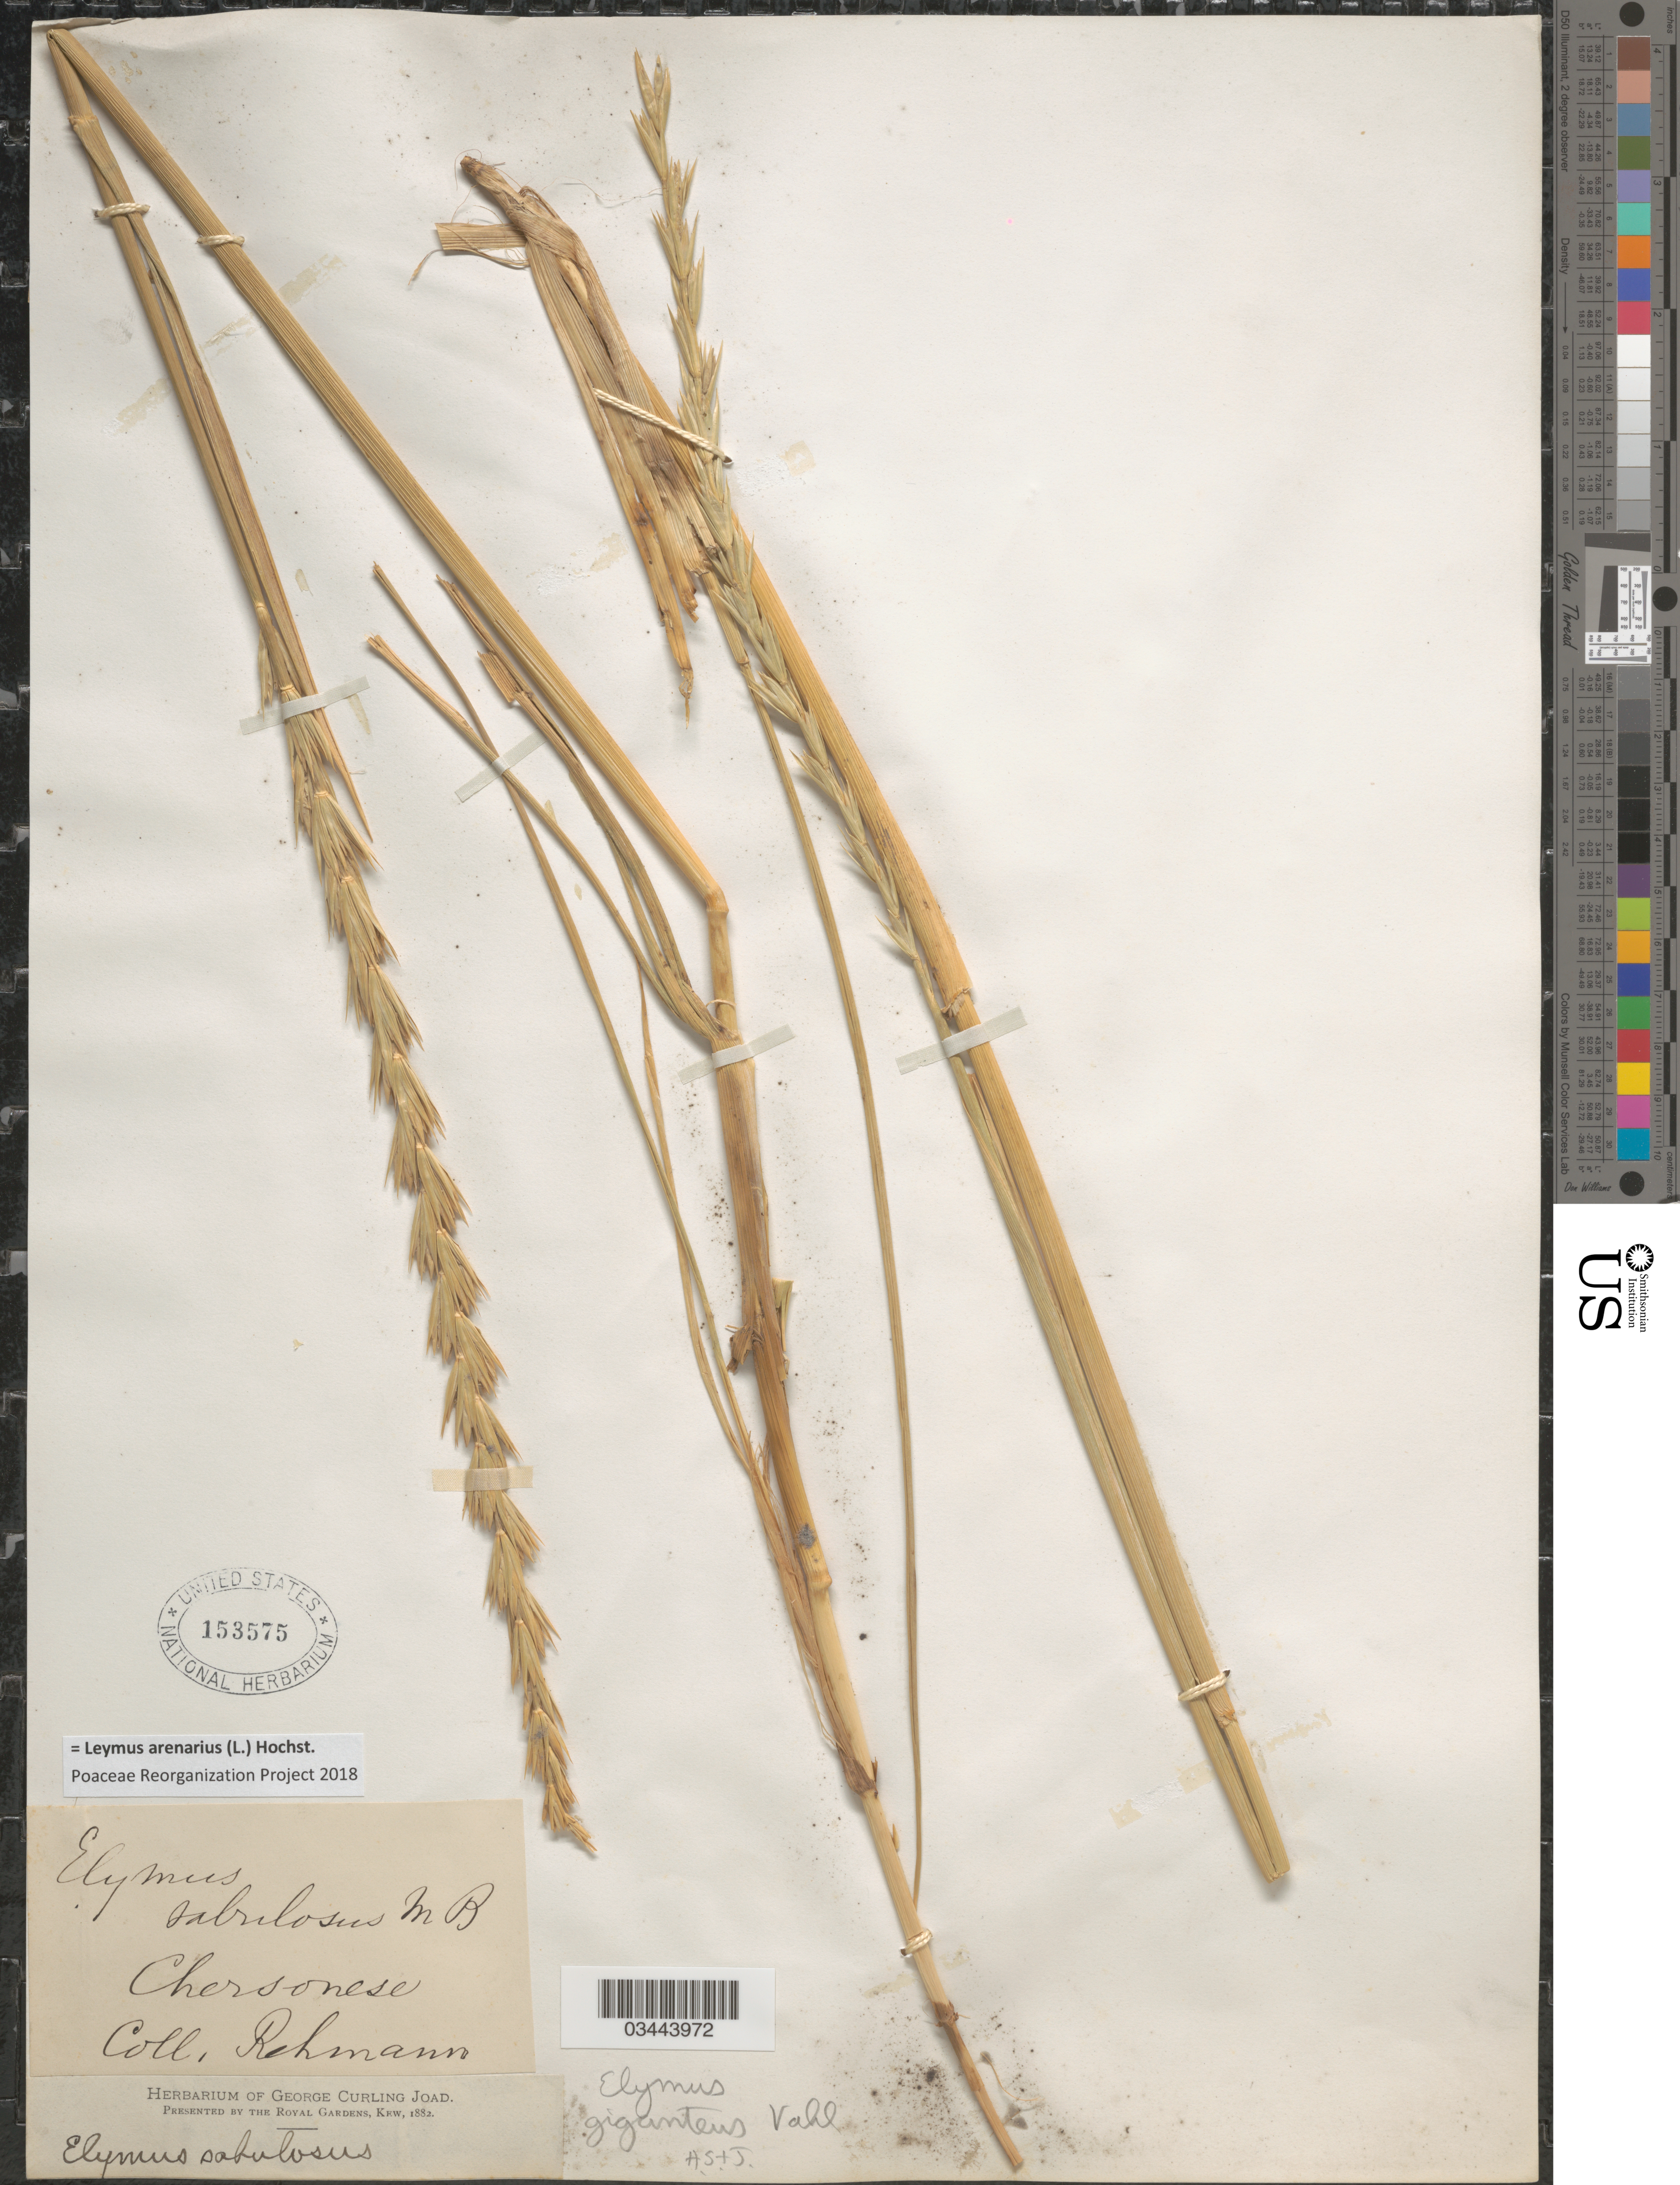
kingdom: Plantae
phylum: Tracheophyta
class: Liliopsida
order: Poales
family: Poaceae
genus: Leymus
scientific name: Leymus arenarius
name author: (L.) Hochst.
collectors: A. Rehmann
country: Ukraine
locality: Chersonese.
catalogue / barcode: US 153575